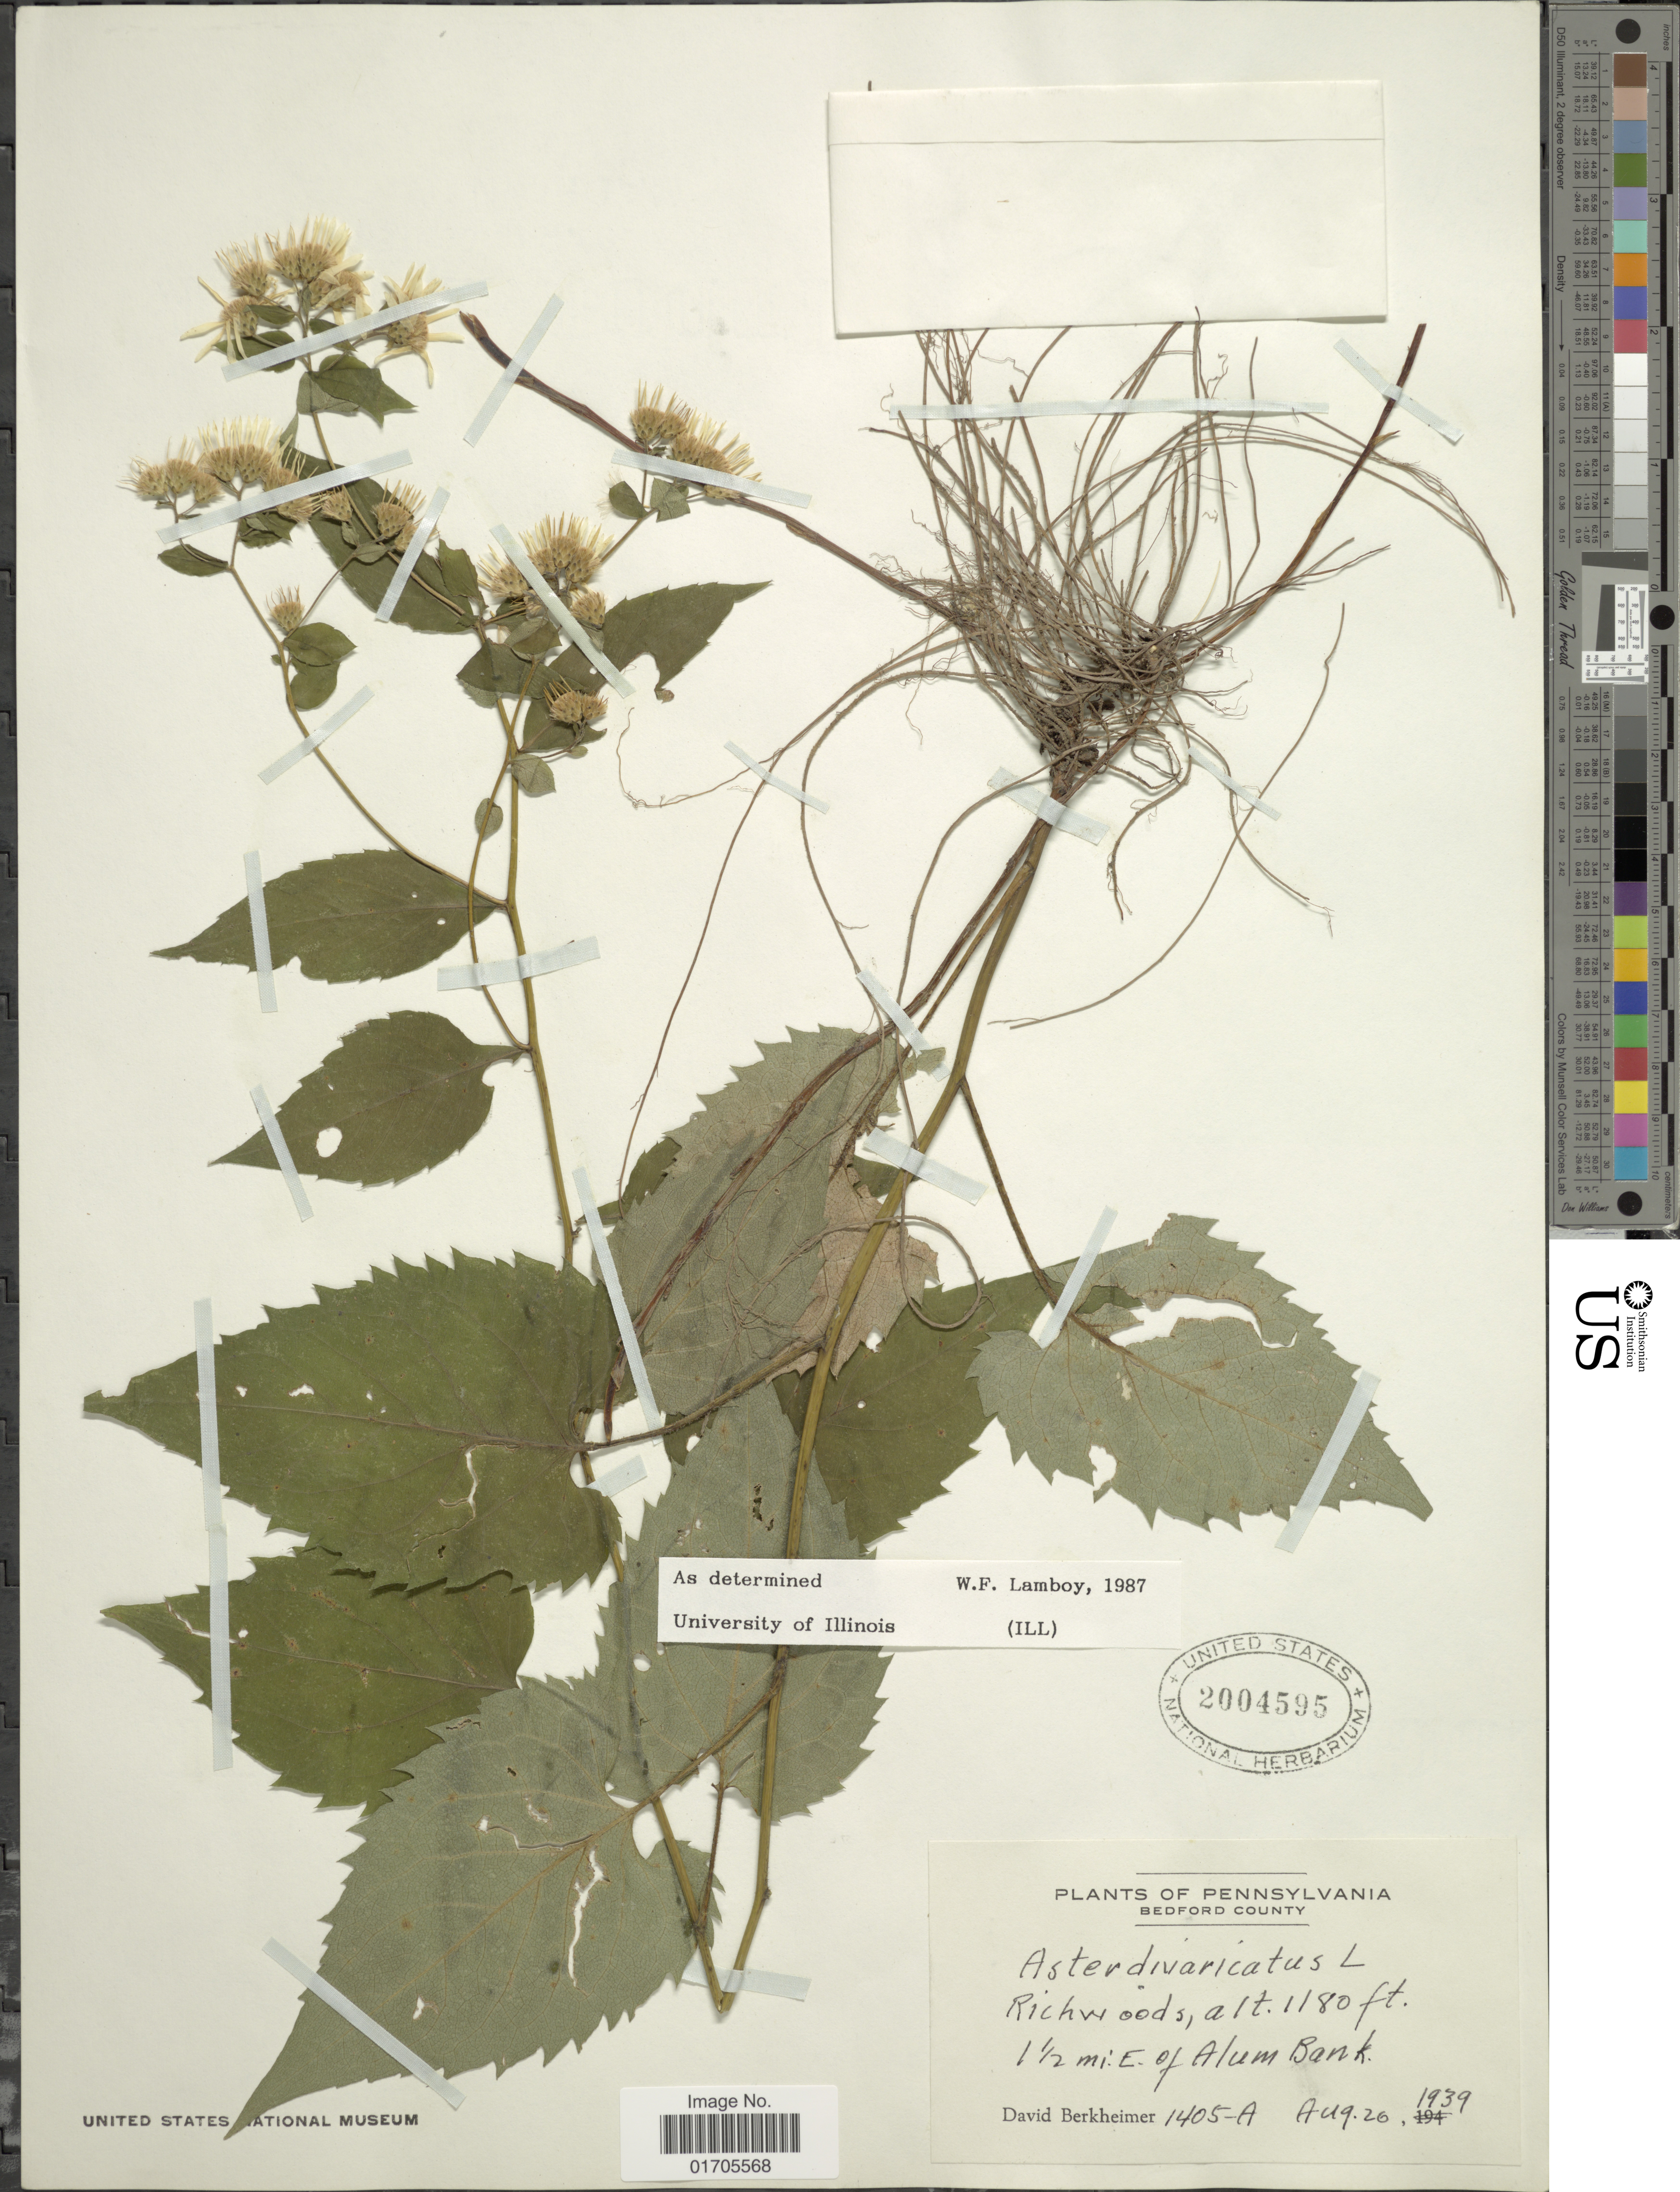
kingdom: Plantae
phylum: Tracheophyta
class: Magnoliopsida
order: Asterales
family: Asteraceae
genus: Eurybia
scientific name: Eurybia divaricata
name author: (L.) G.L. Nesom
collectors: D. Berkheimer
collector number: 1405-A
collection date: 1939-08-20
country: United States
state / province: Pennsylvania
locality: Pennsylvania. Bedford County. Richwoods, 1½ mi. E. of Alum Bank.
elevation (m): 360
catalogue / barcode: US 2004595